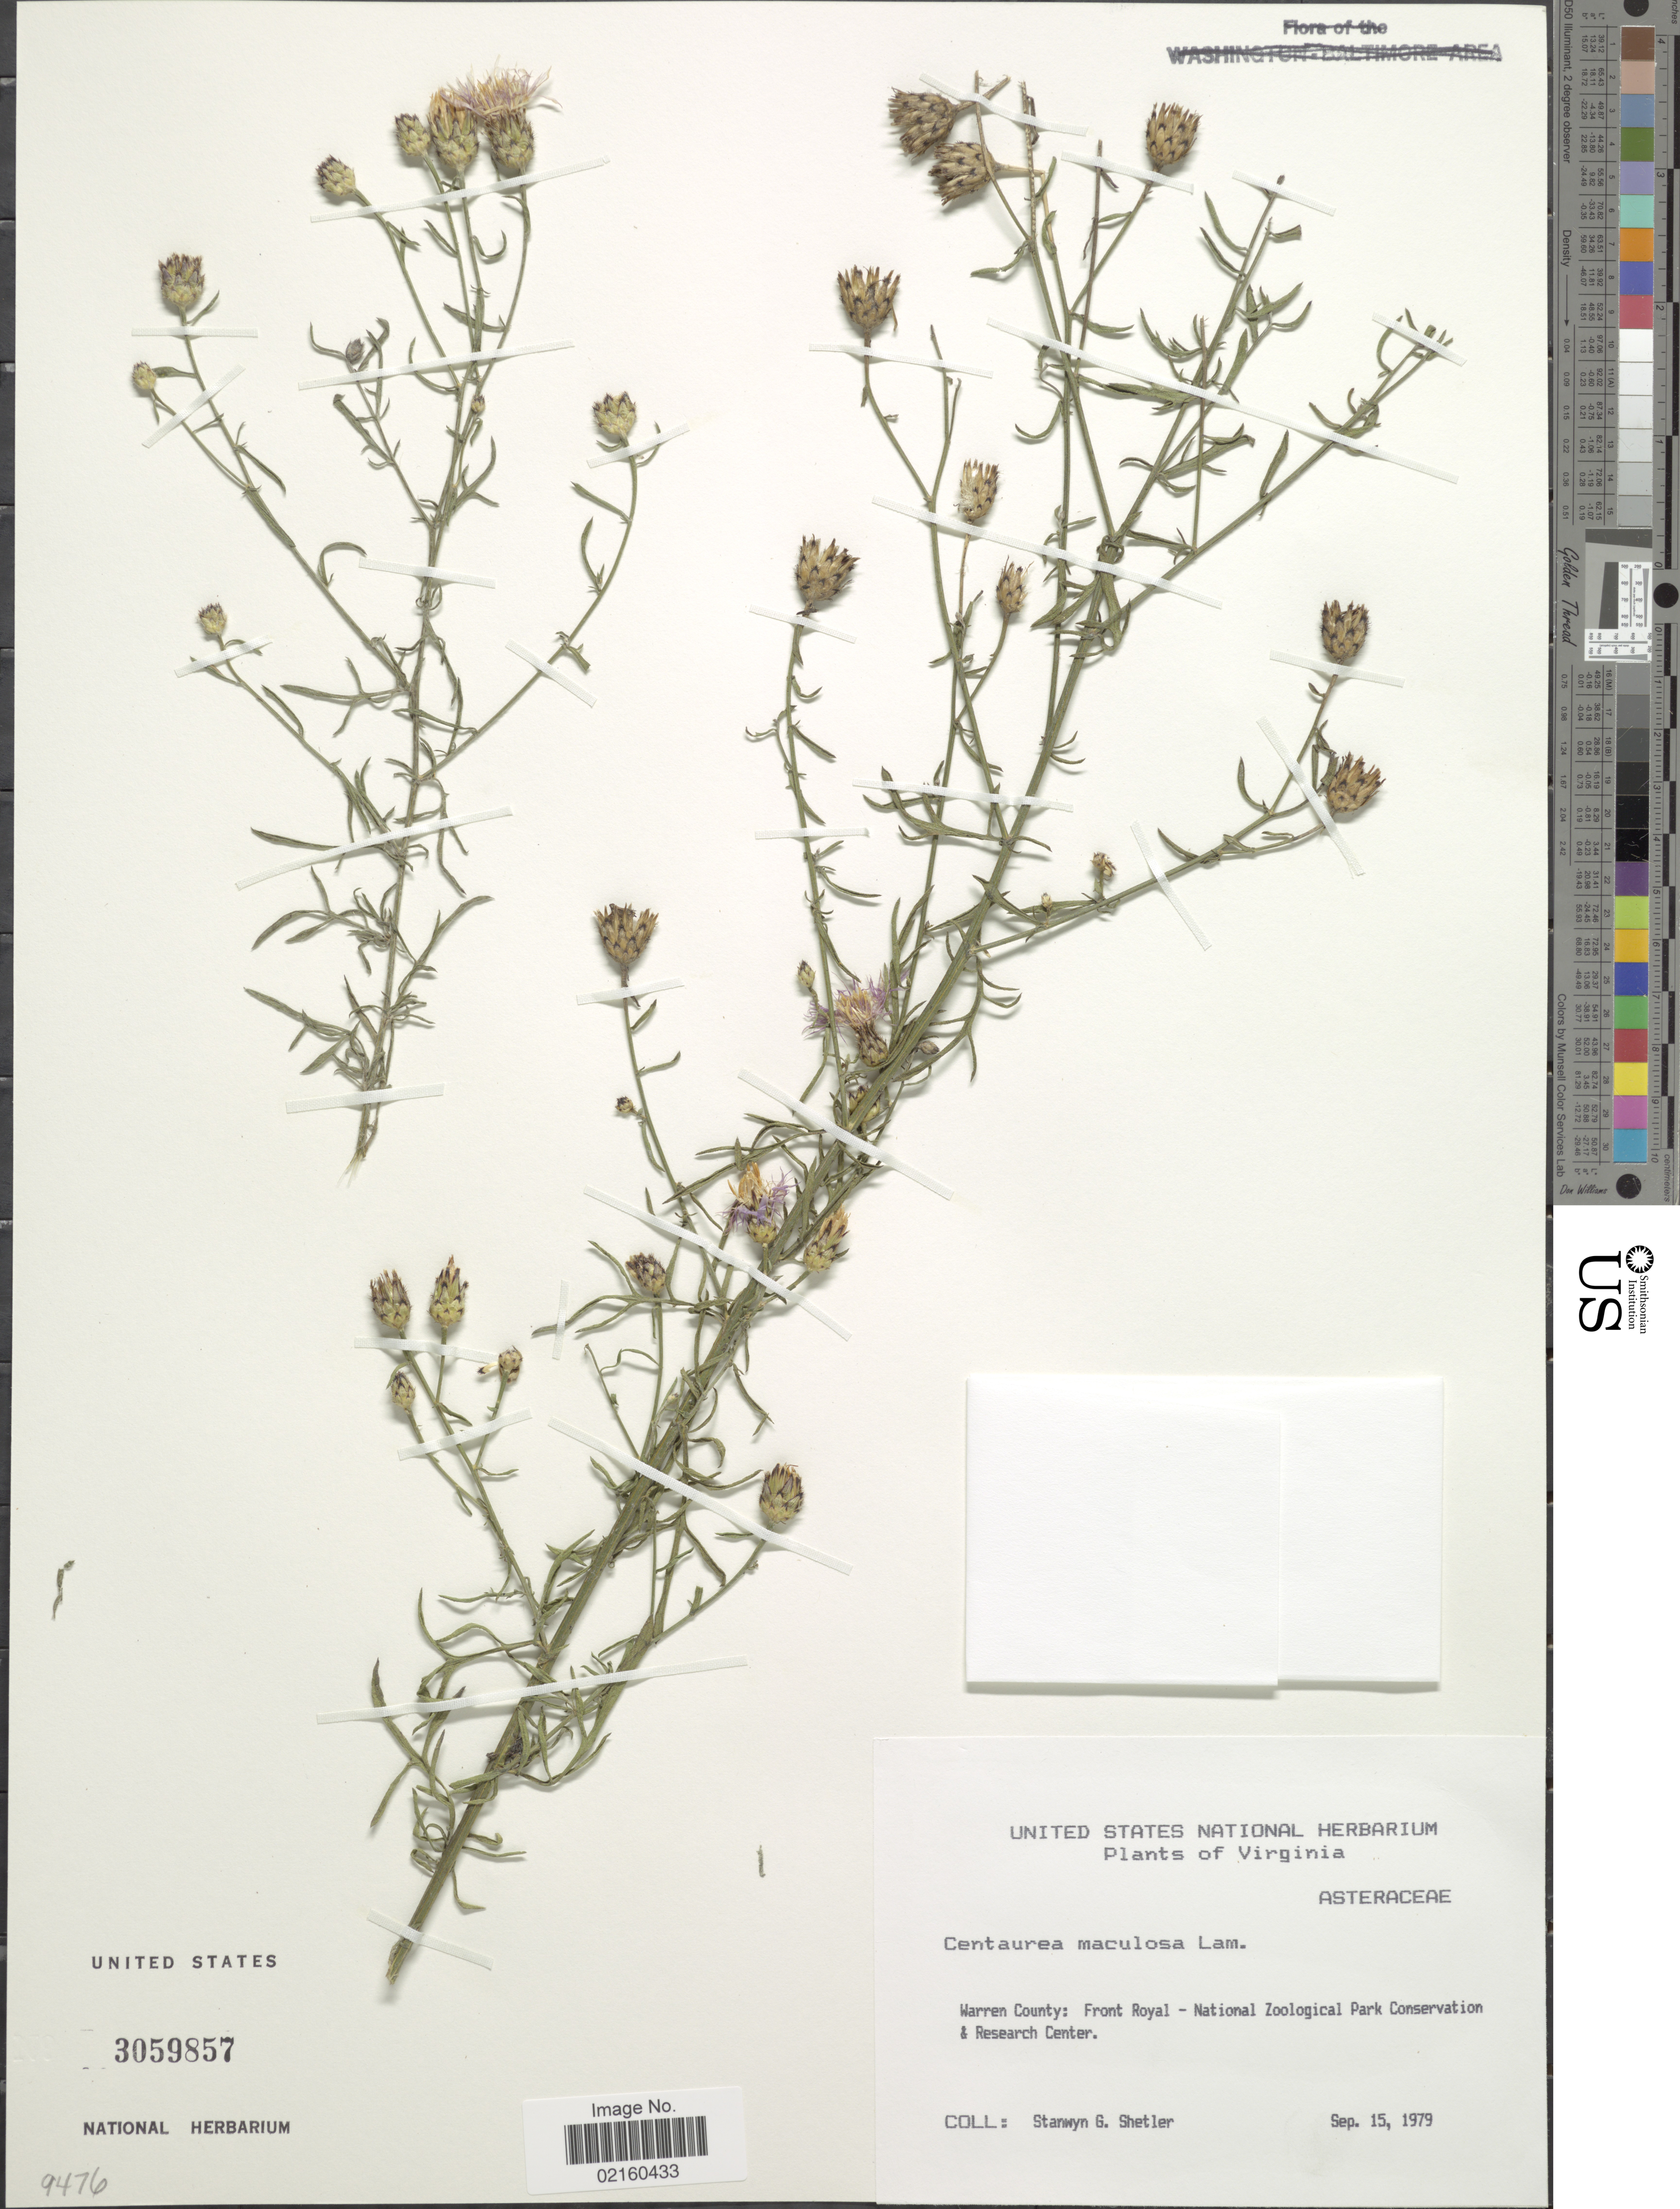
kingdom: Plantae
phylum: Tracheophyta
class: Magnoliopsida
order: Asterales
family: Asteraceae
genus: Centaurea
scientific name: Centaurea stoebe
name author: L.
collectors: S. Shetler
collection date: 1979-09-15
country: United States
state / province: Virginia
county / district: Warren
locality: Warren County, Front Royal-National Zoological Park Conservation & Research Center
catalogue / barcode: US 3059857